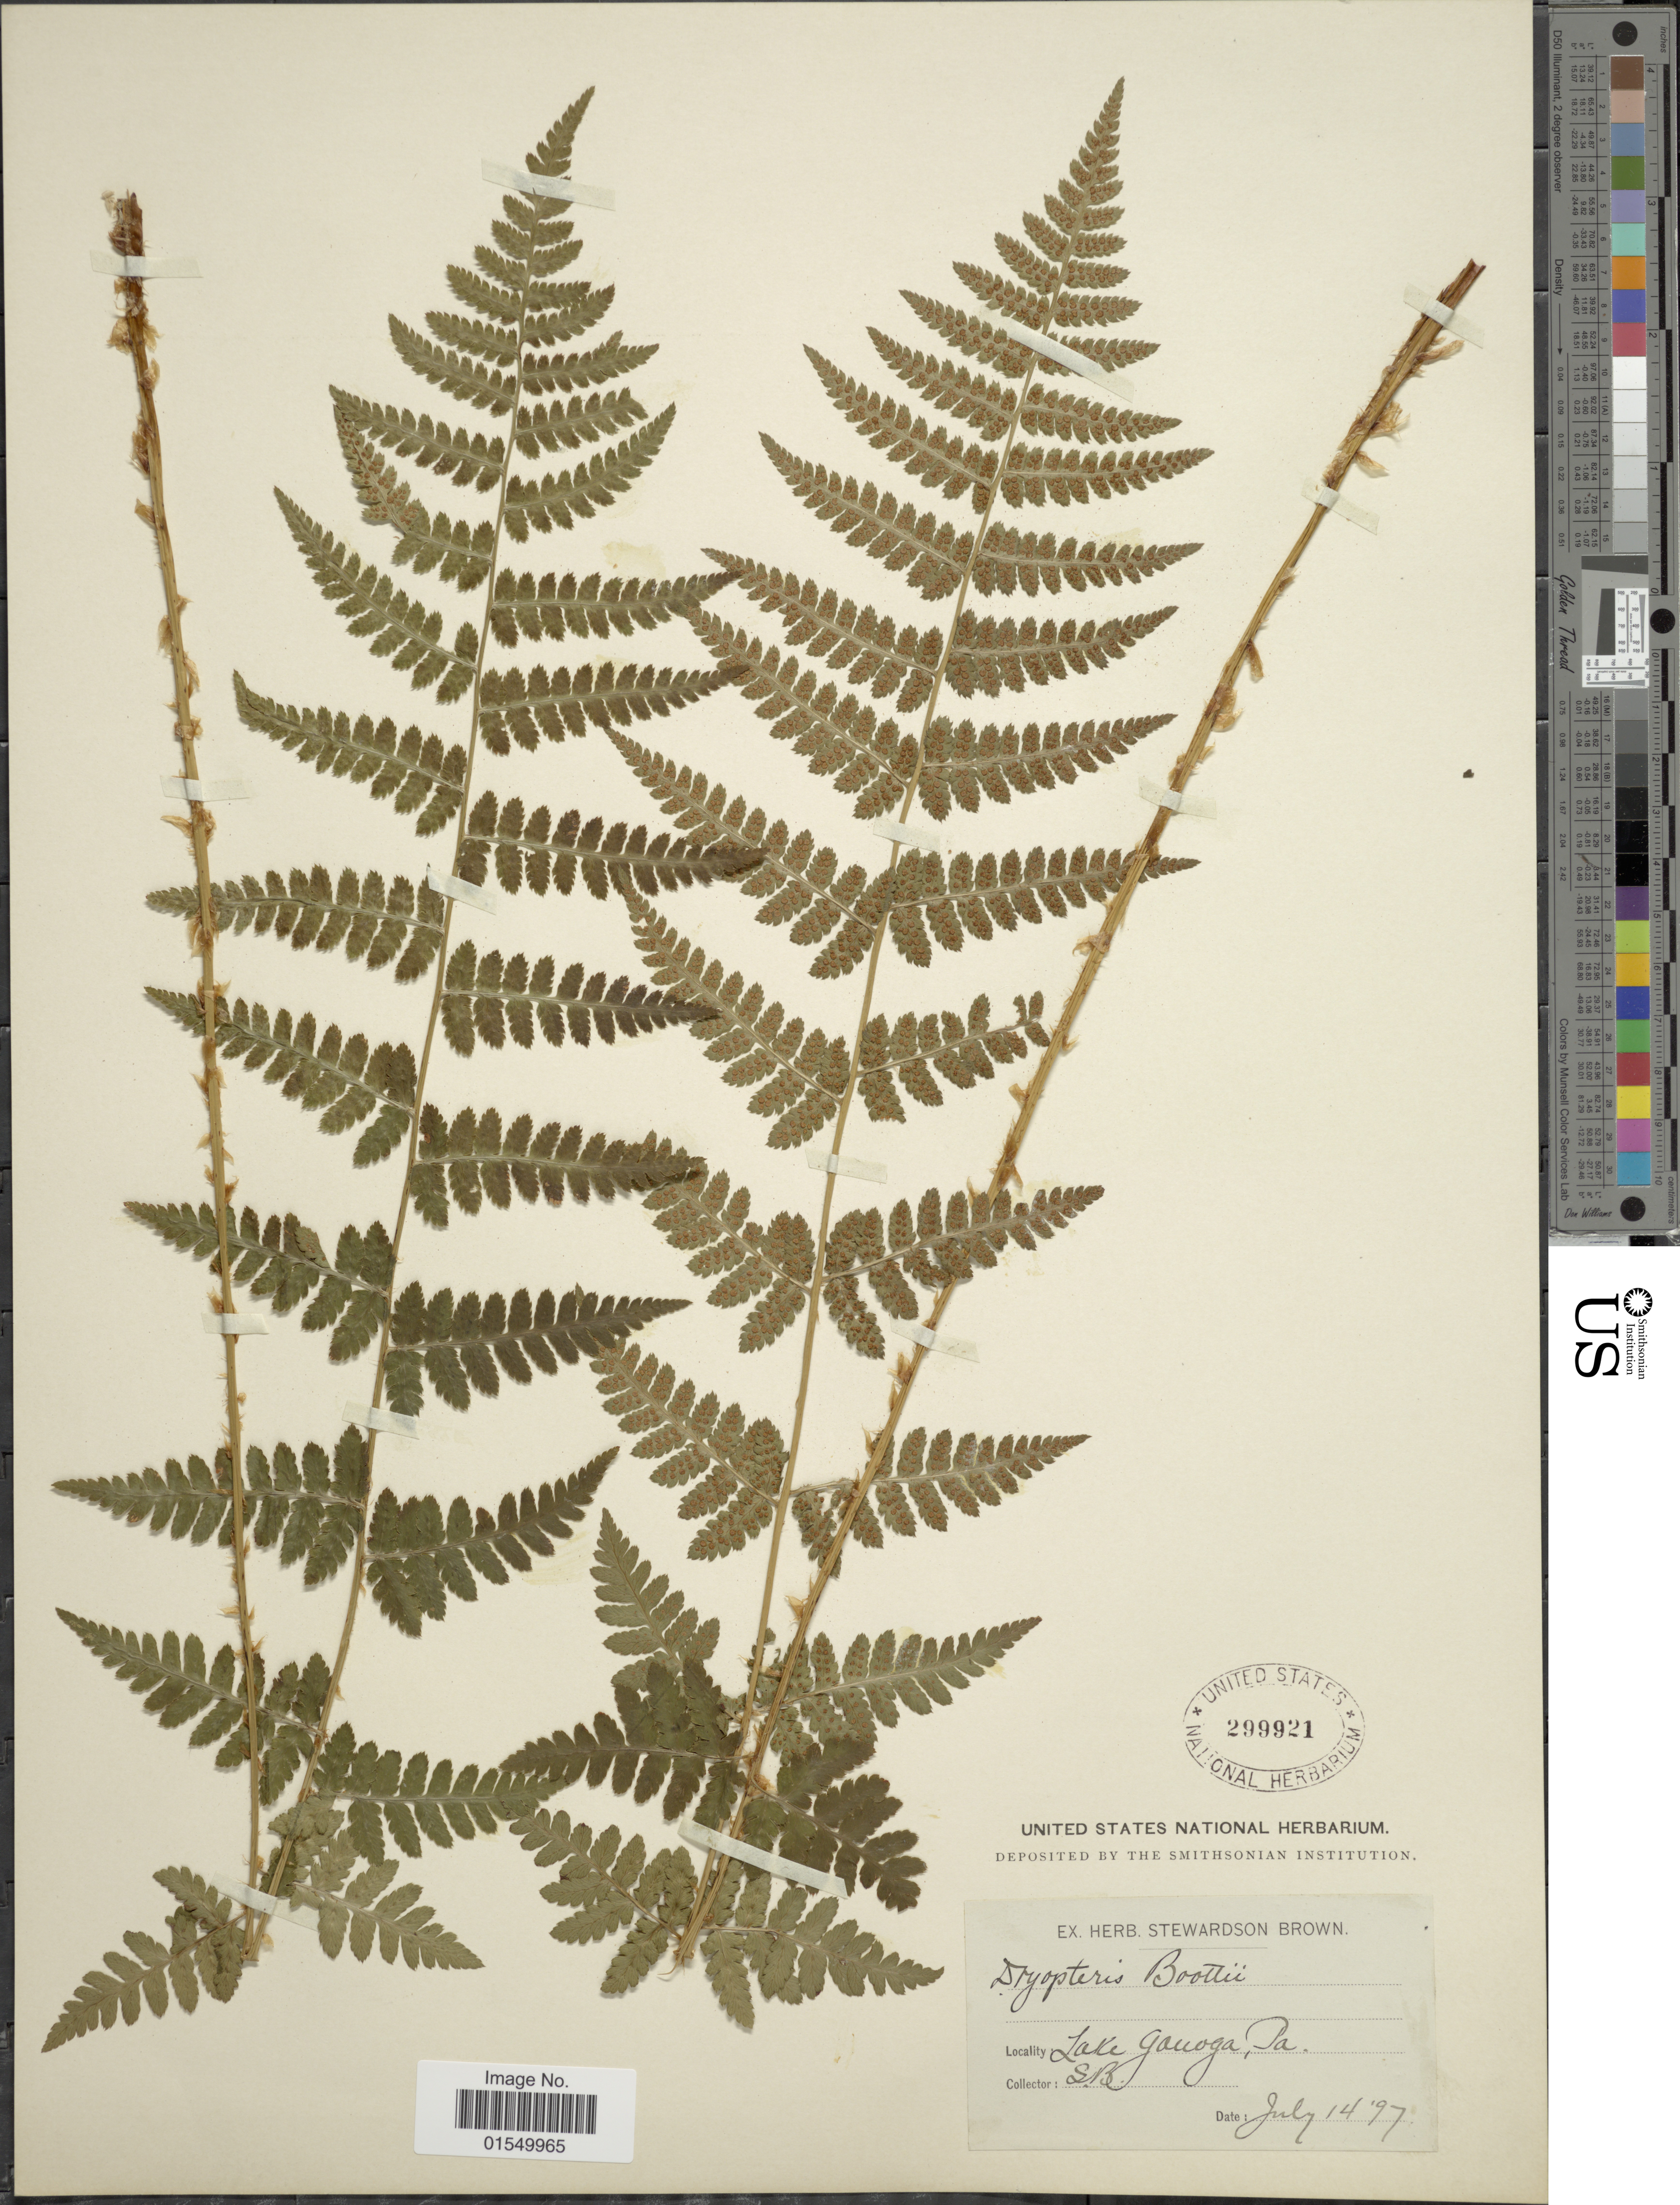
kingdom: Plantae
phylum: Tracheophyta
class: Polypodiopsida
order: Polypodiales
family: Dryopteridaceae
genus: Dryopteris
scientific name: Dryopteris x boottii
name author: Underw.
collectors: S. Brown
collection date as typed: Transcribed d/m/y: 14/7/97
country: United States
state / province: Pennsylvania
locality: Lake Ganoga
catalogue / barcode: US 299921